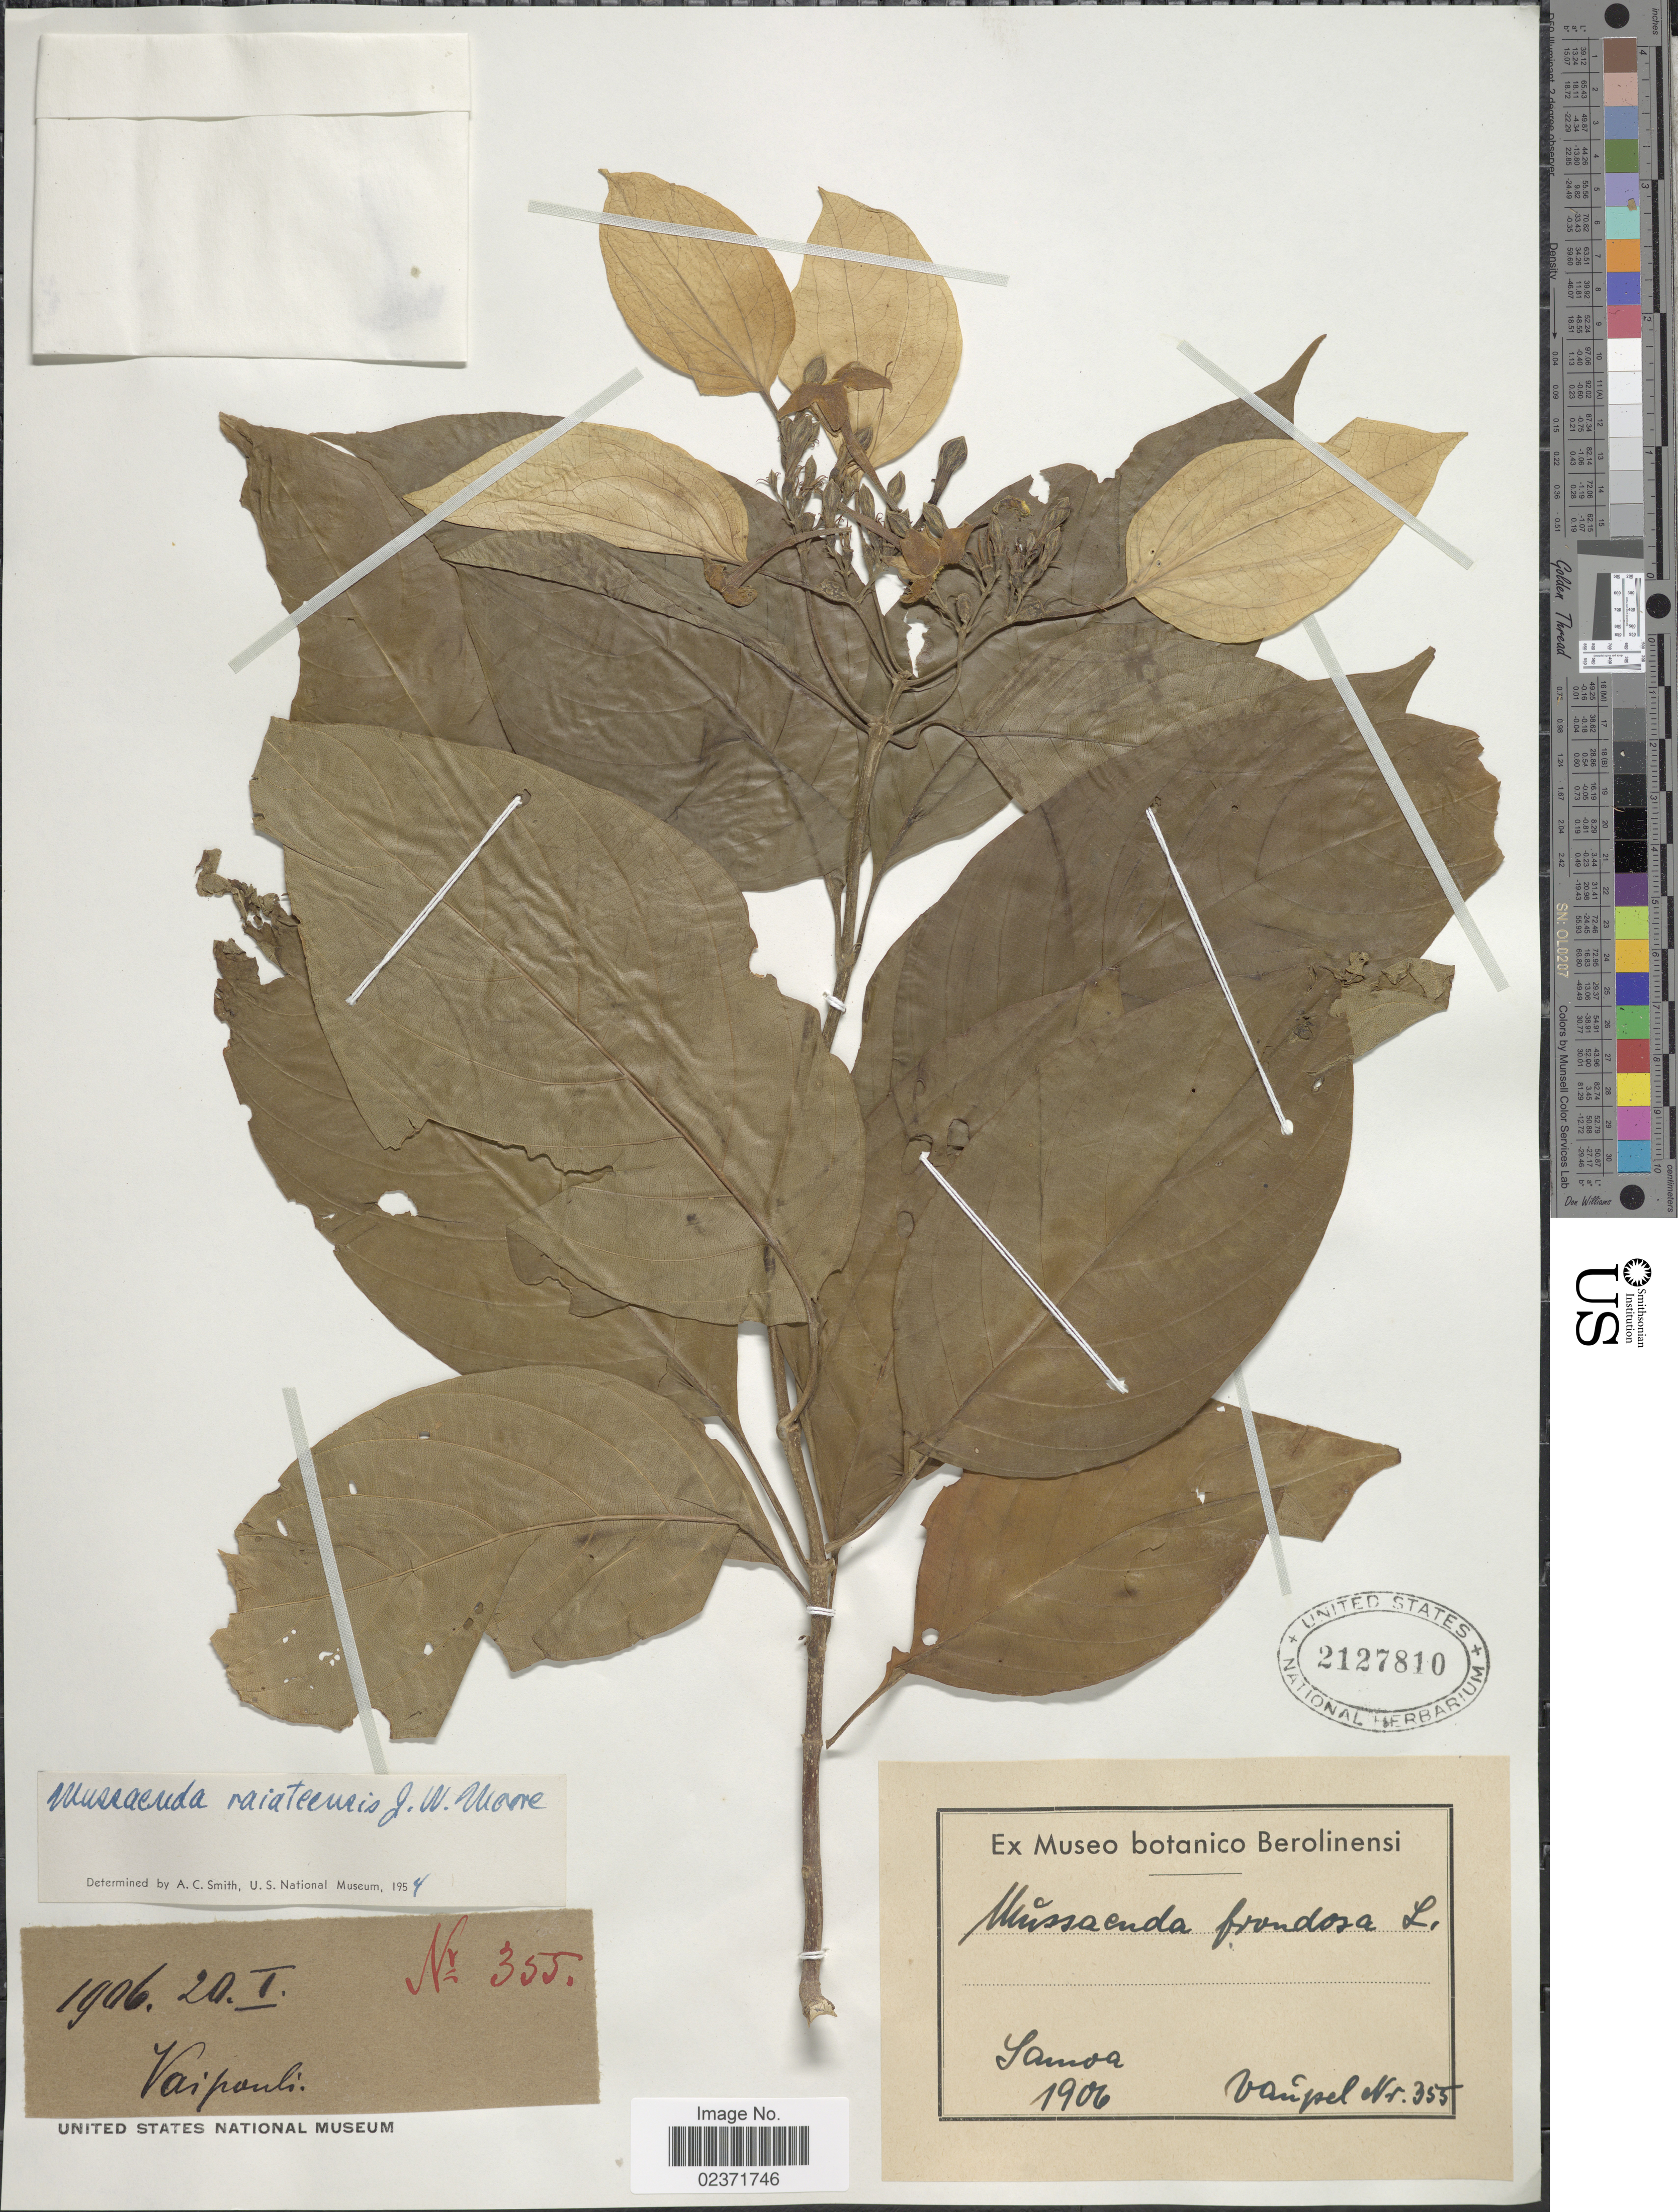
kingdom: Plantae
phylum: Tracheophyta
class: Magnoliopsida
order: Gentianales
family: Rubiaceae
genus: Mussaenda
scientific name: Mussaenda raiateensis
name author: J.W. Moore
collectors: Vaupel, --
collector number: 355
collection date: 1906-01-20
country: Samoa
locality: Samoa, Vaipauli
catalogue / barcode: US 2127810